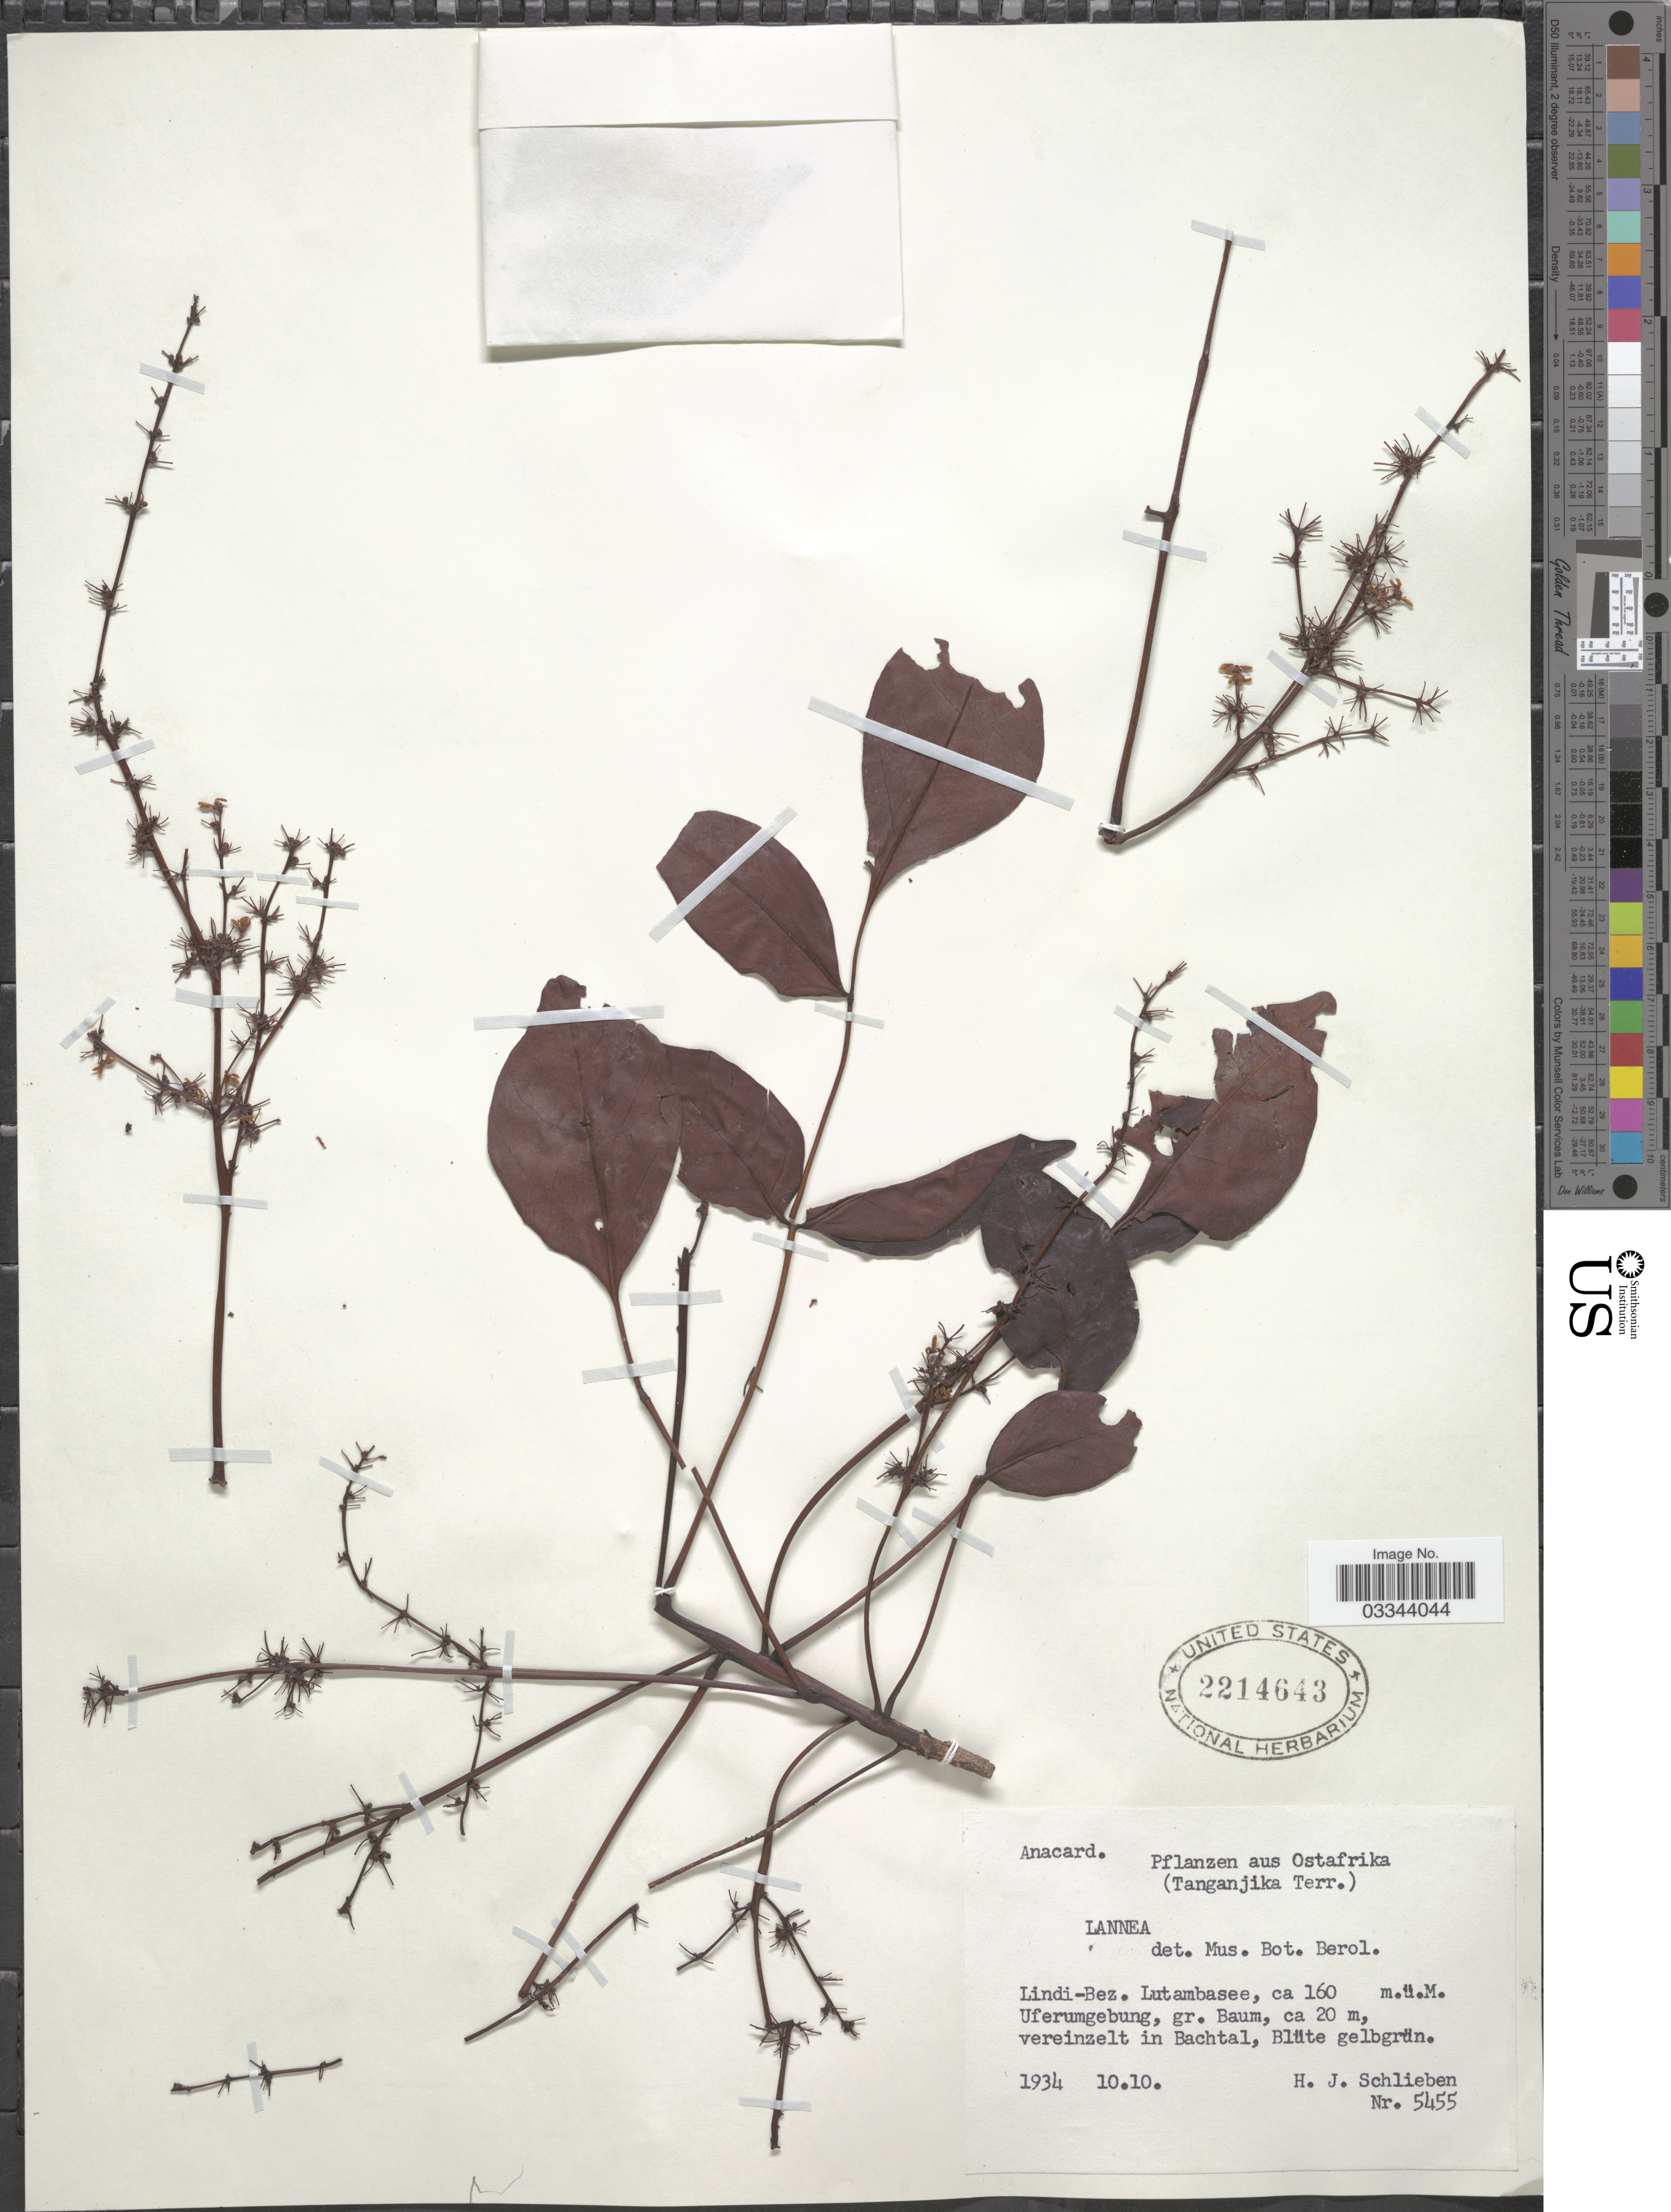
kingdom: Plantae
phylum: Tracheophyta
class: Magnoliopsida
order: Sapindales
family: Anacardiaceae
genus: Lannea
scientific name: Lannea sp.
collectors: H. J. Schlieben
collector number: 5455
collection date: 1934-10-10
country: Tanzania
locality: Ostafrika (Tanganjika Terr.). Lutambasee. Uferumgebung, gr. Baum, ca 20 m, vereinzelt in Bachtal, Blüte gelbgrün.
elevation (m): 160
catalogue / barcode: US 2214643